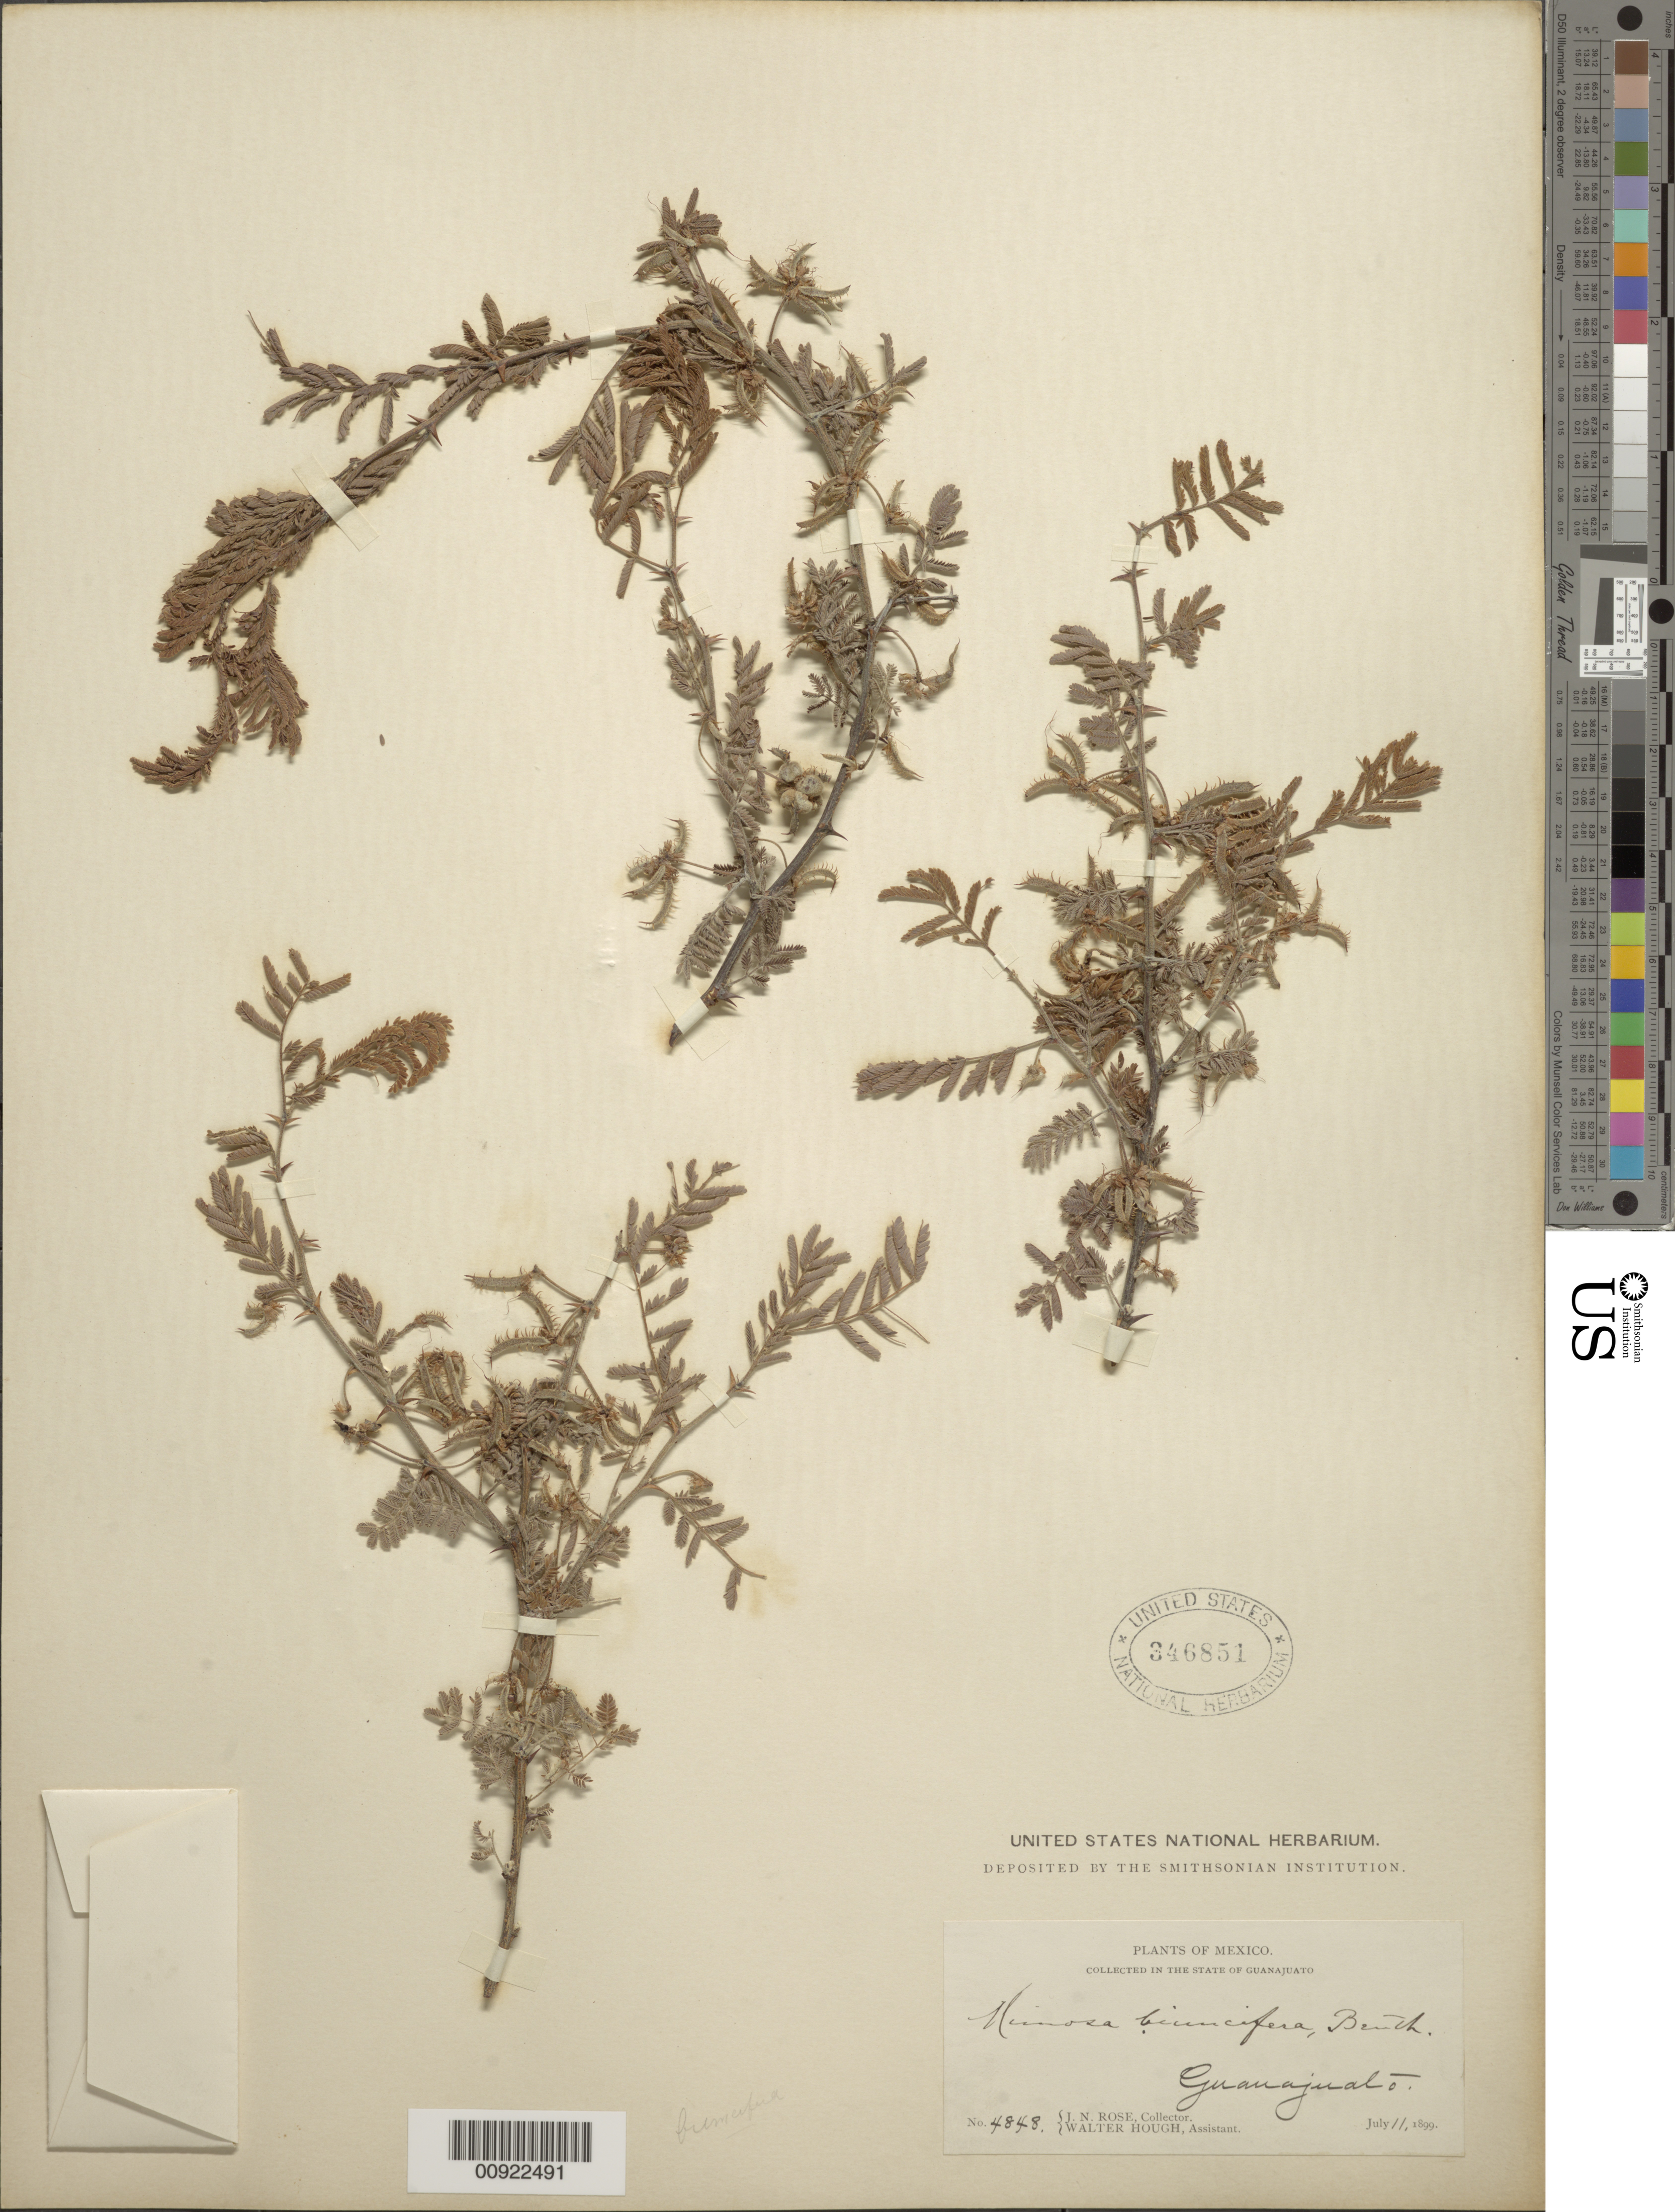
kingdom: Plantae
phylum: Tracheophyta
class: Magnoliopsida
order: Fabales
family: Fabaceae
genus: Mimosa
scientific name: Mimosa biuncifera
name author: Benth.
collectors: J. N. Rose & W. Hough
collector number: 4848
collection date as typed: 11 Jul 1899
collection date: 1899-07-11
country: Mexico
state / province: Guanajuato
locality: Guanajuato in the State of Guanajuato.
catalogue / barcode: US 346851